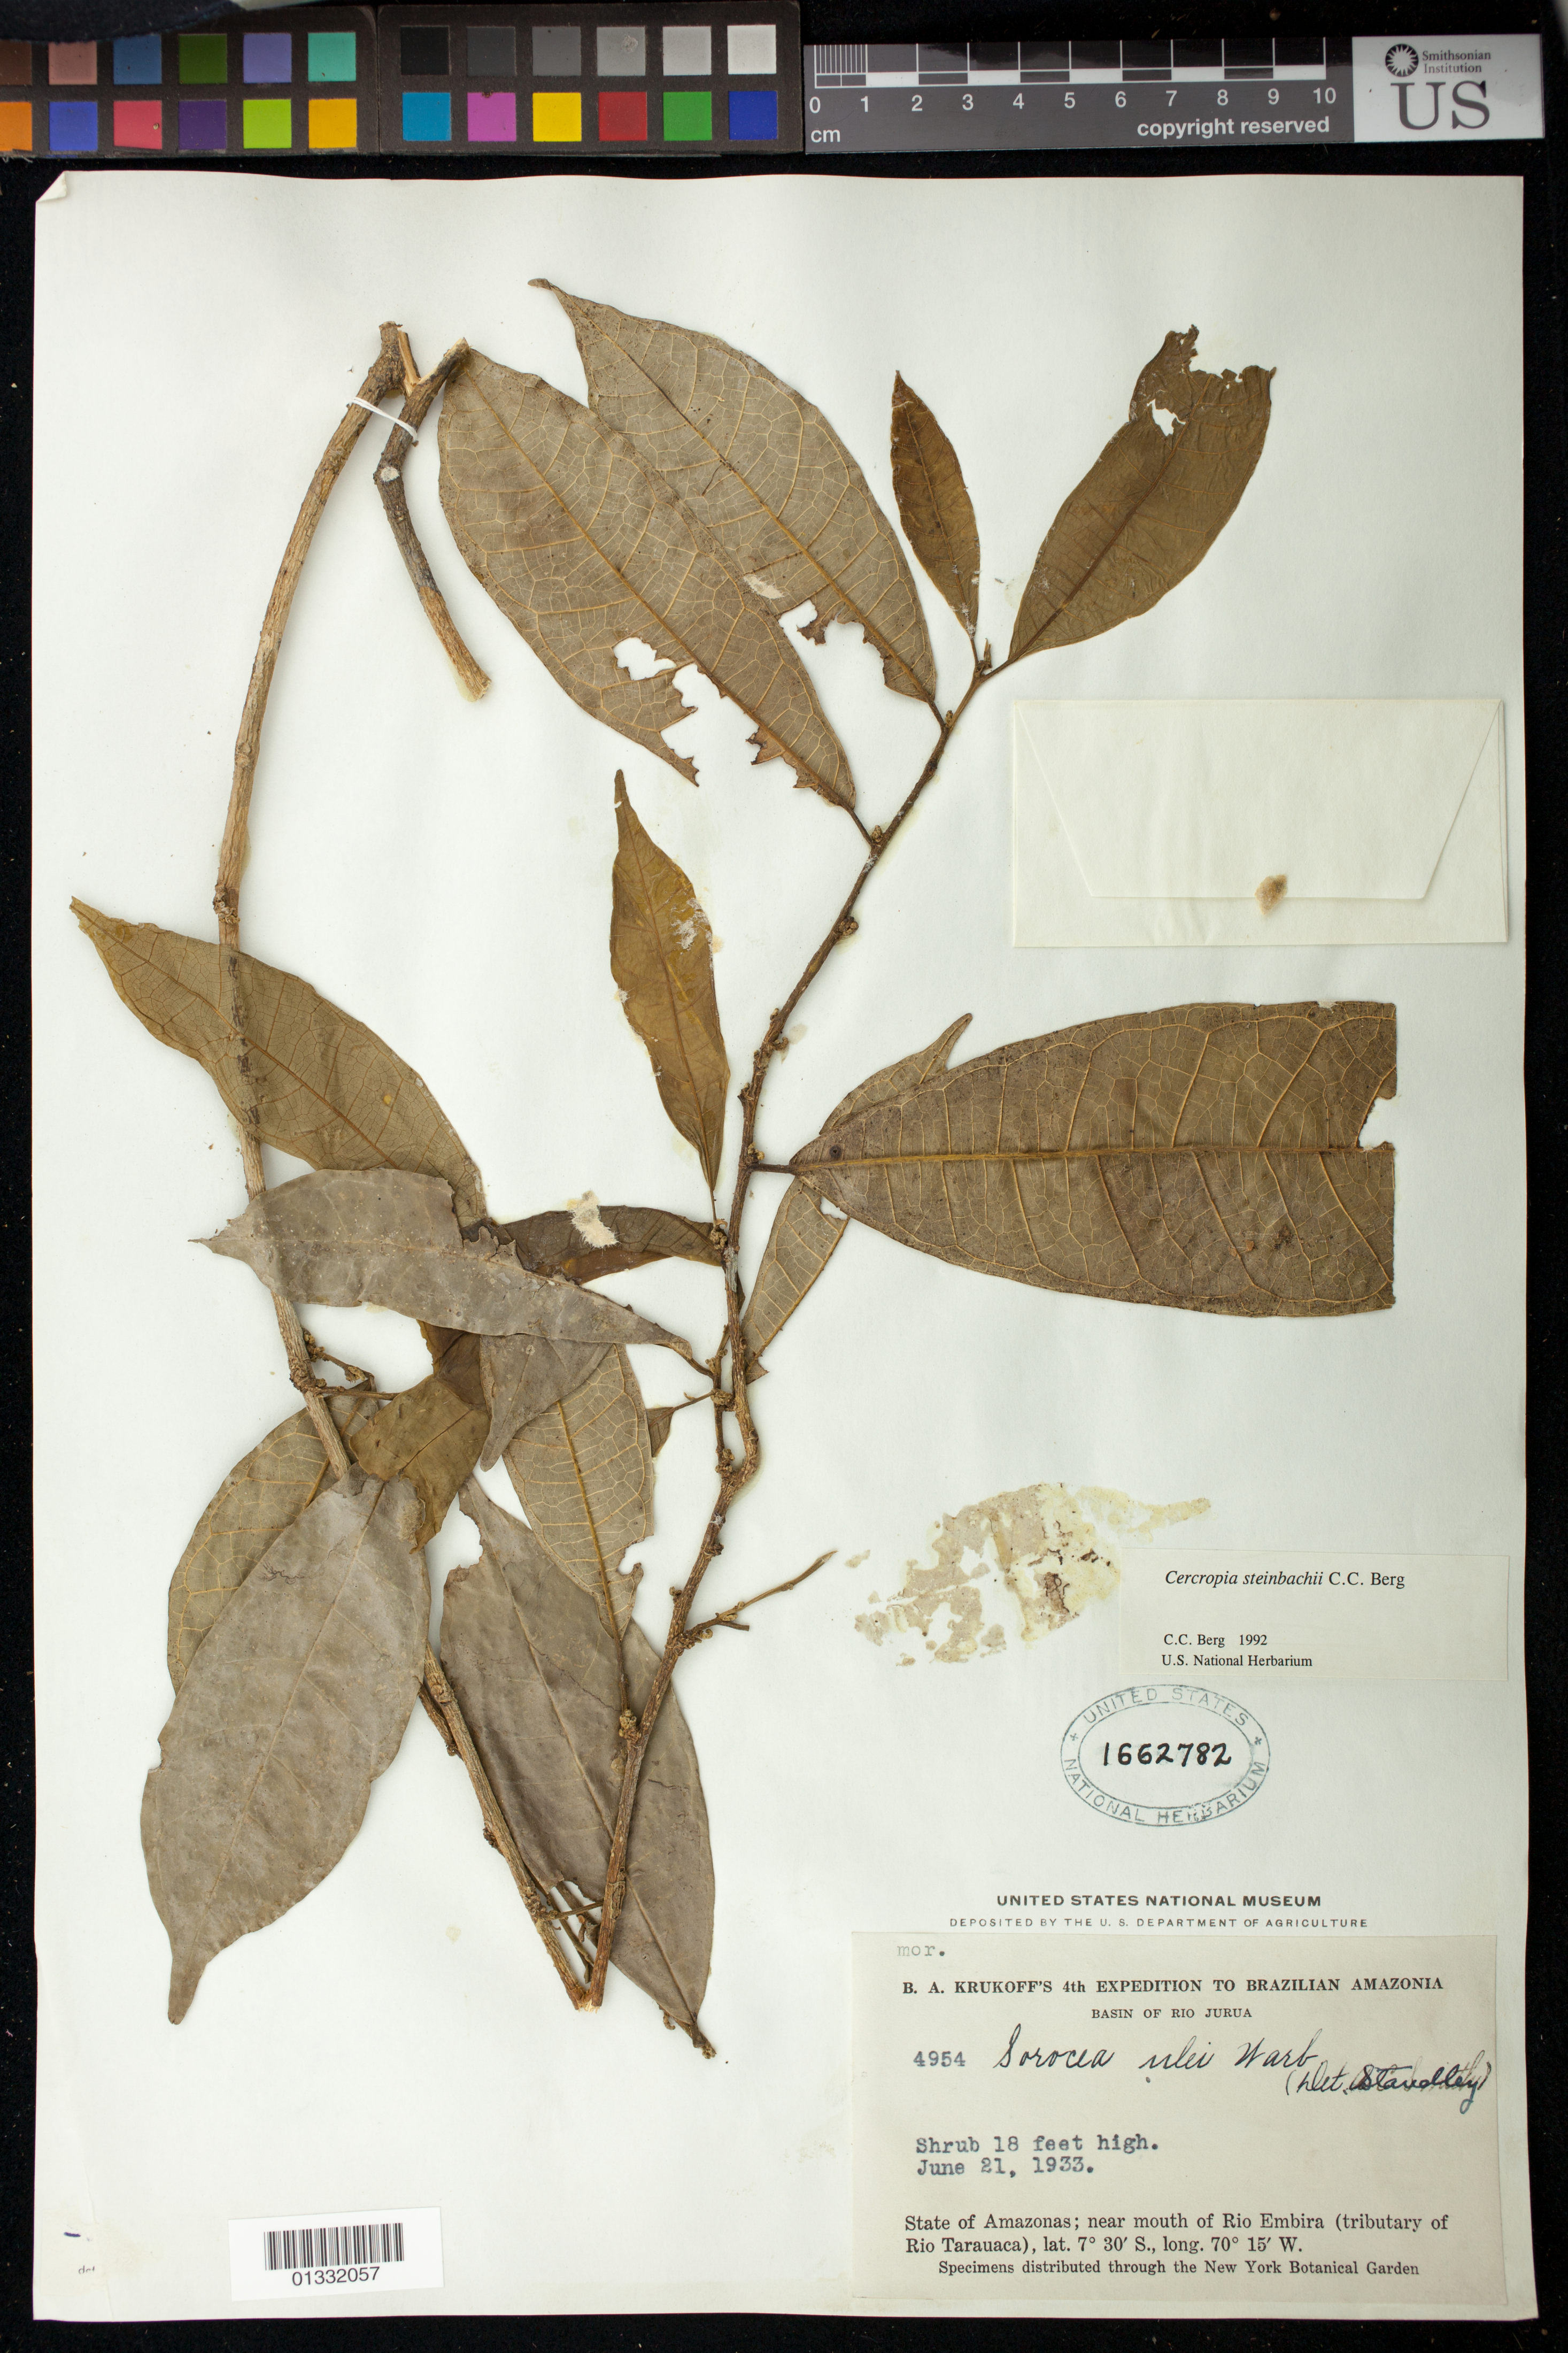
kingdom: Plantae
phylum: Tracheophyta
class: Magnoliopsida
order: Rosales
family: Moraceae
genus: Sorocea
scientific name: Sorocea steinbachii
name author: C.C. Berg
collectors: B. A. Krukoff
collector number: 4954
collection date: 1933-06-21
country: Brazil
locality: Basin of Rio Jurua. Near mouth of Rio Embira (tributary of Rio Tarauaca)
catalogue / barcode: US 1662782